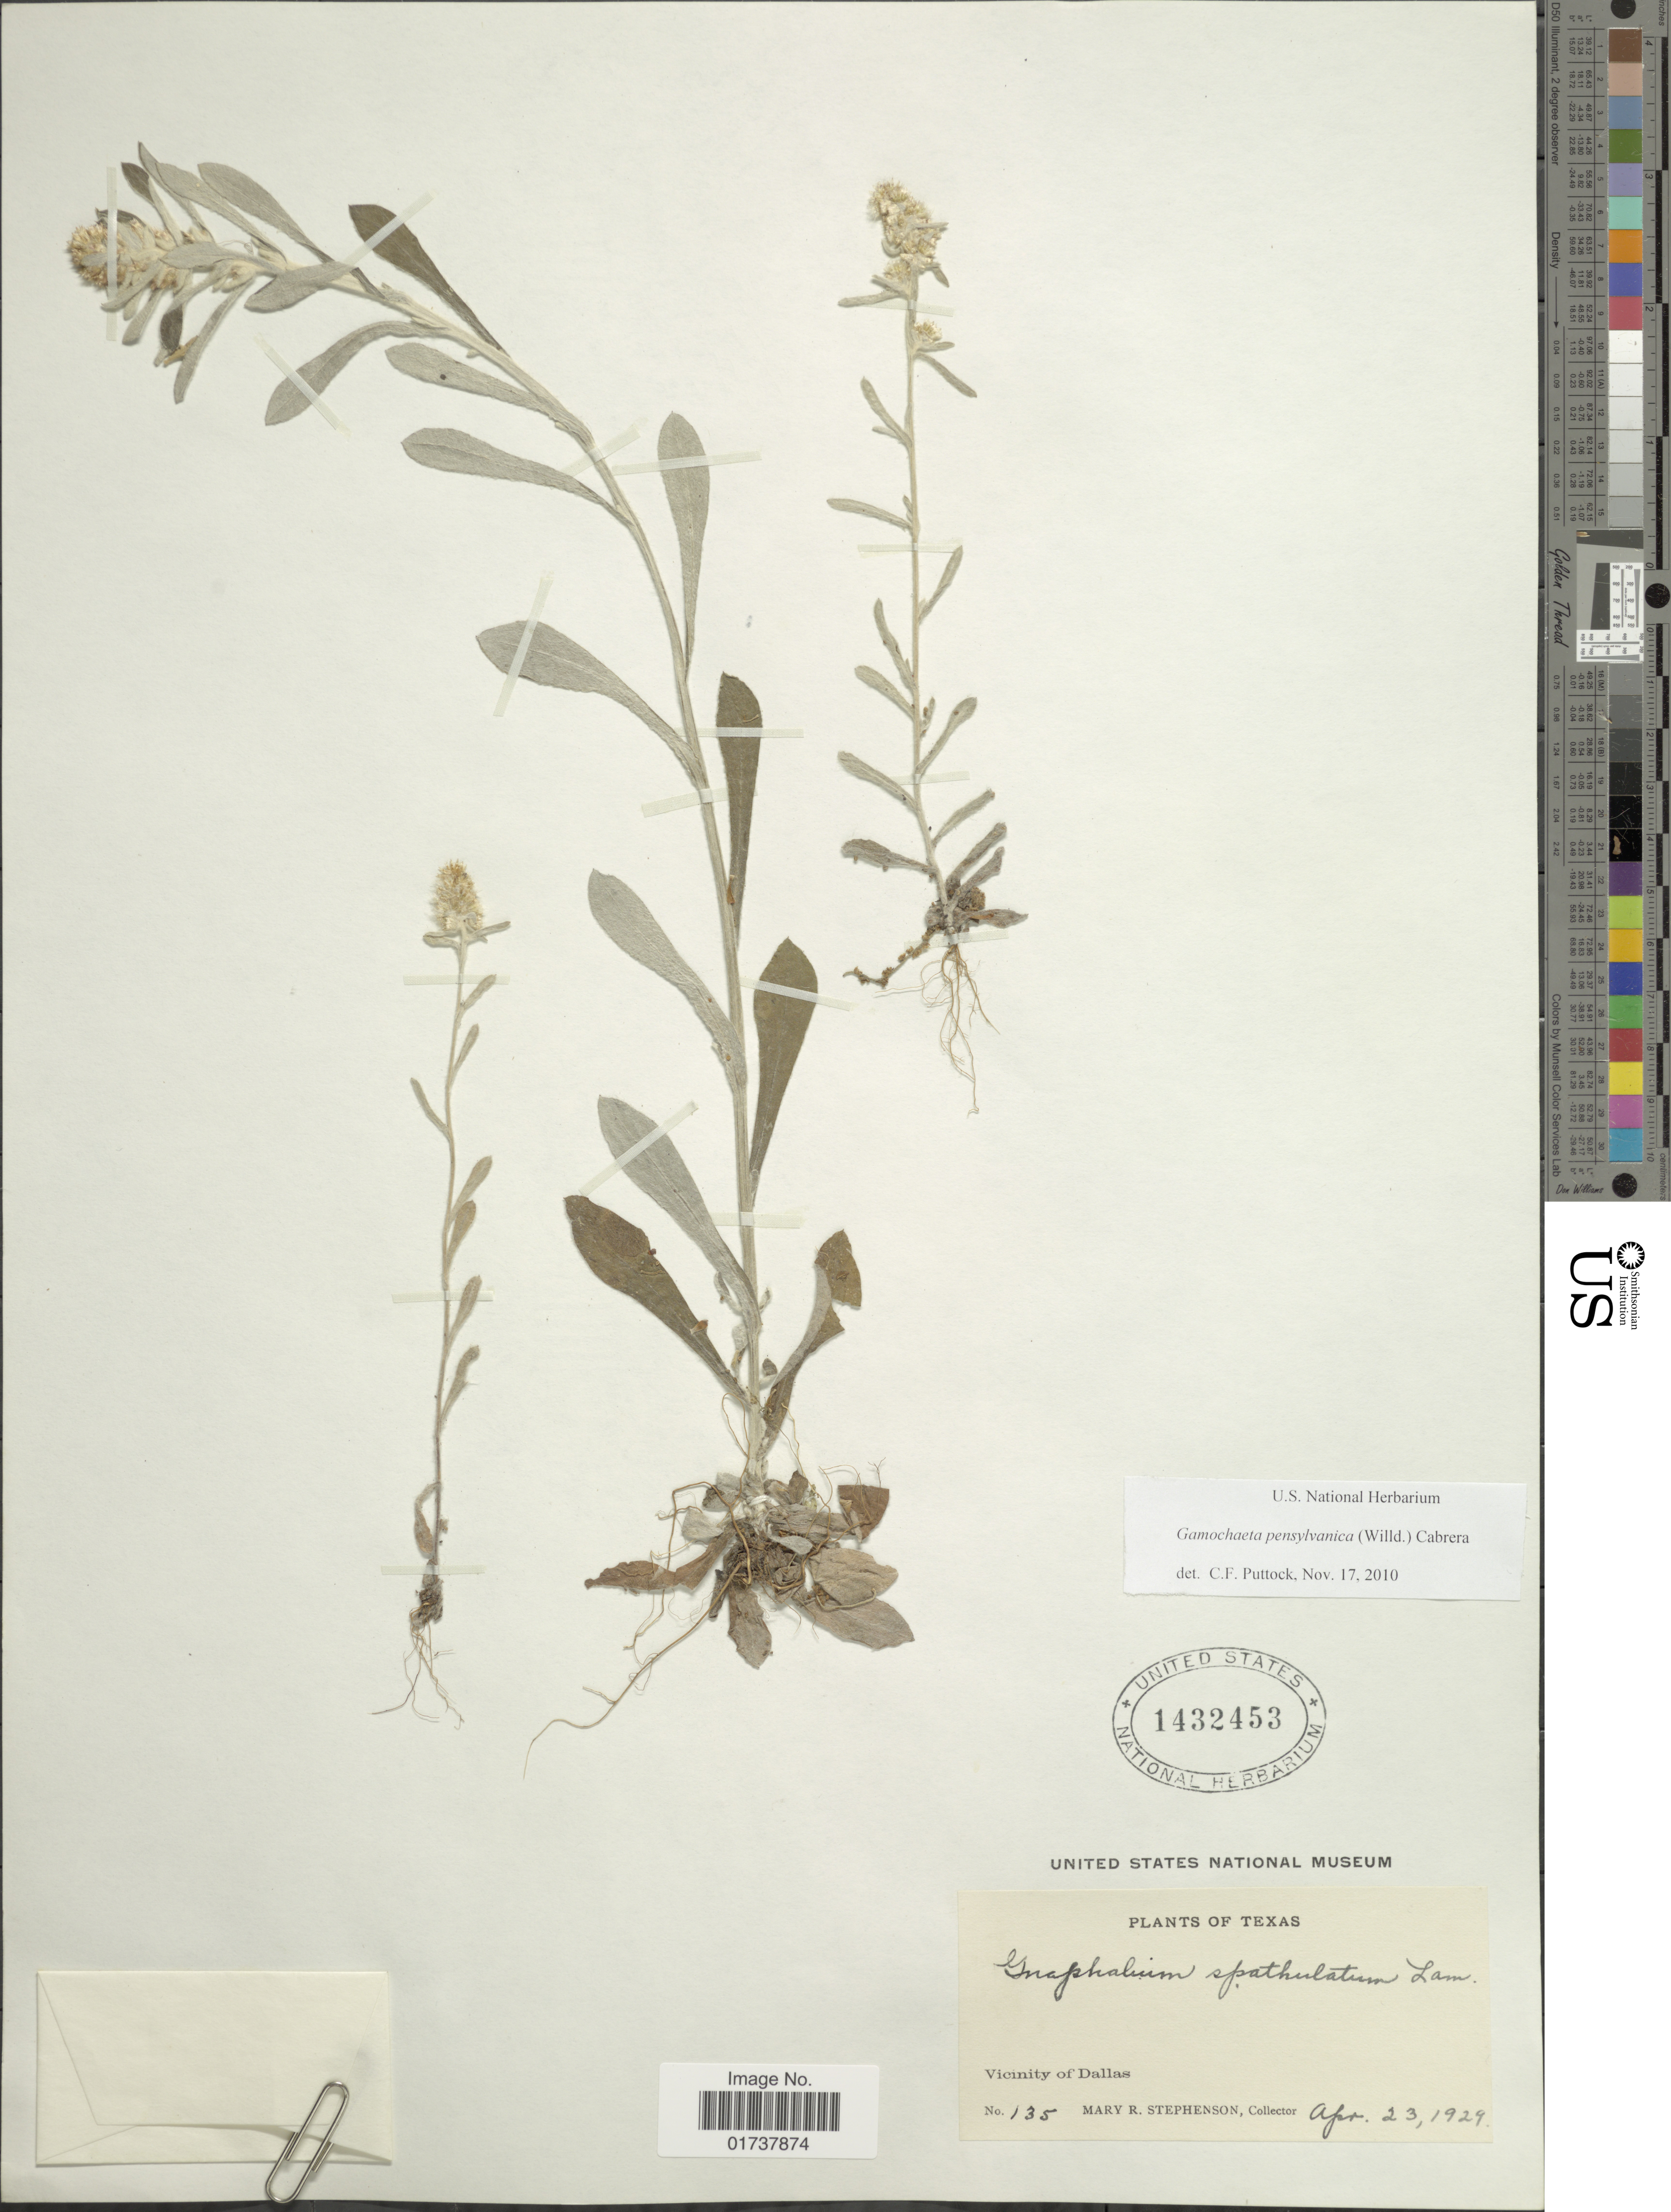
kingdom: Plantae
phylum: Tracheophyta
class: Magnoliopsida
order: Asterales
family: Asteraceae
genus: Gamochaeta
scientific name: Gamochaeta pensylvanica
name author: (Willd.) Cabrera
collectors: M. Stephenson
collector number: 135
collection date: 1924-04-23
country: United States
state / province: Texas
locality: Vicinity of Dallas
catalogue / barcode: US 1432453